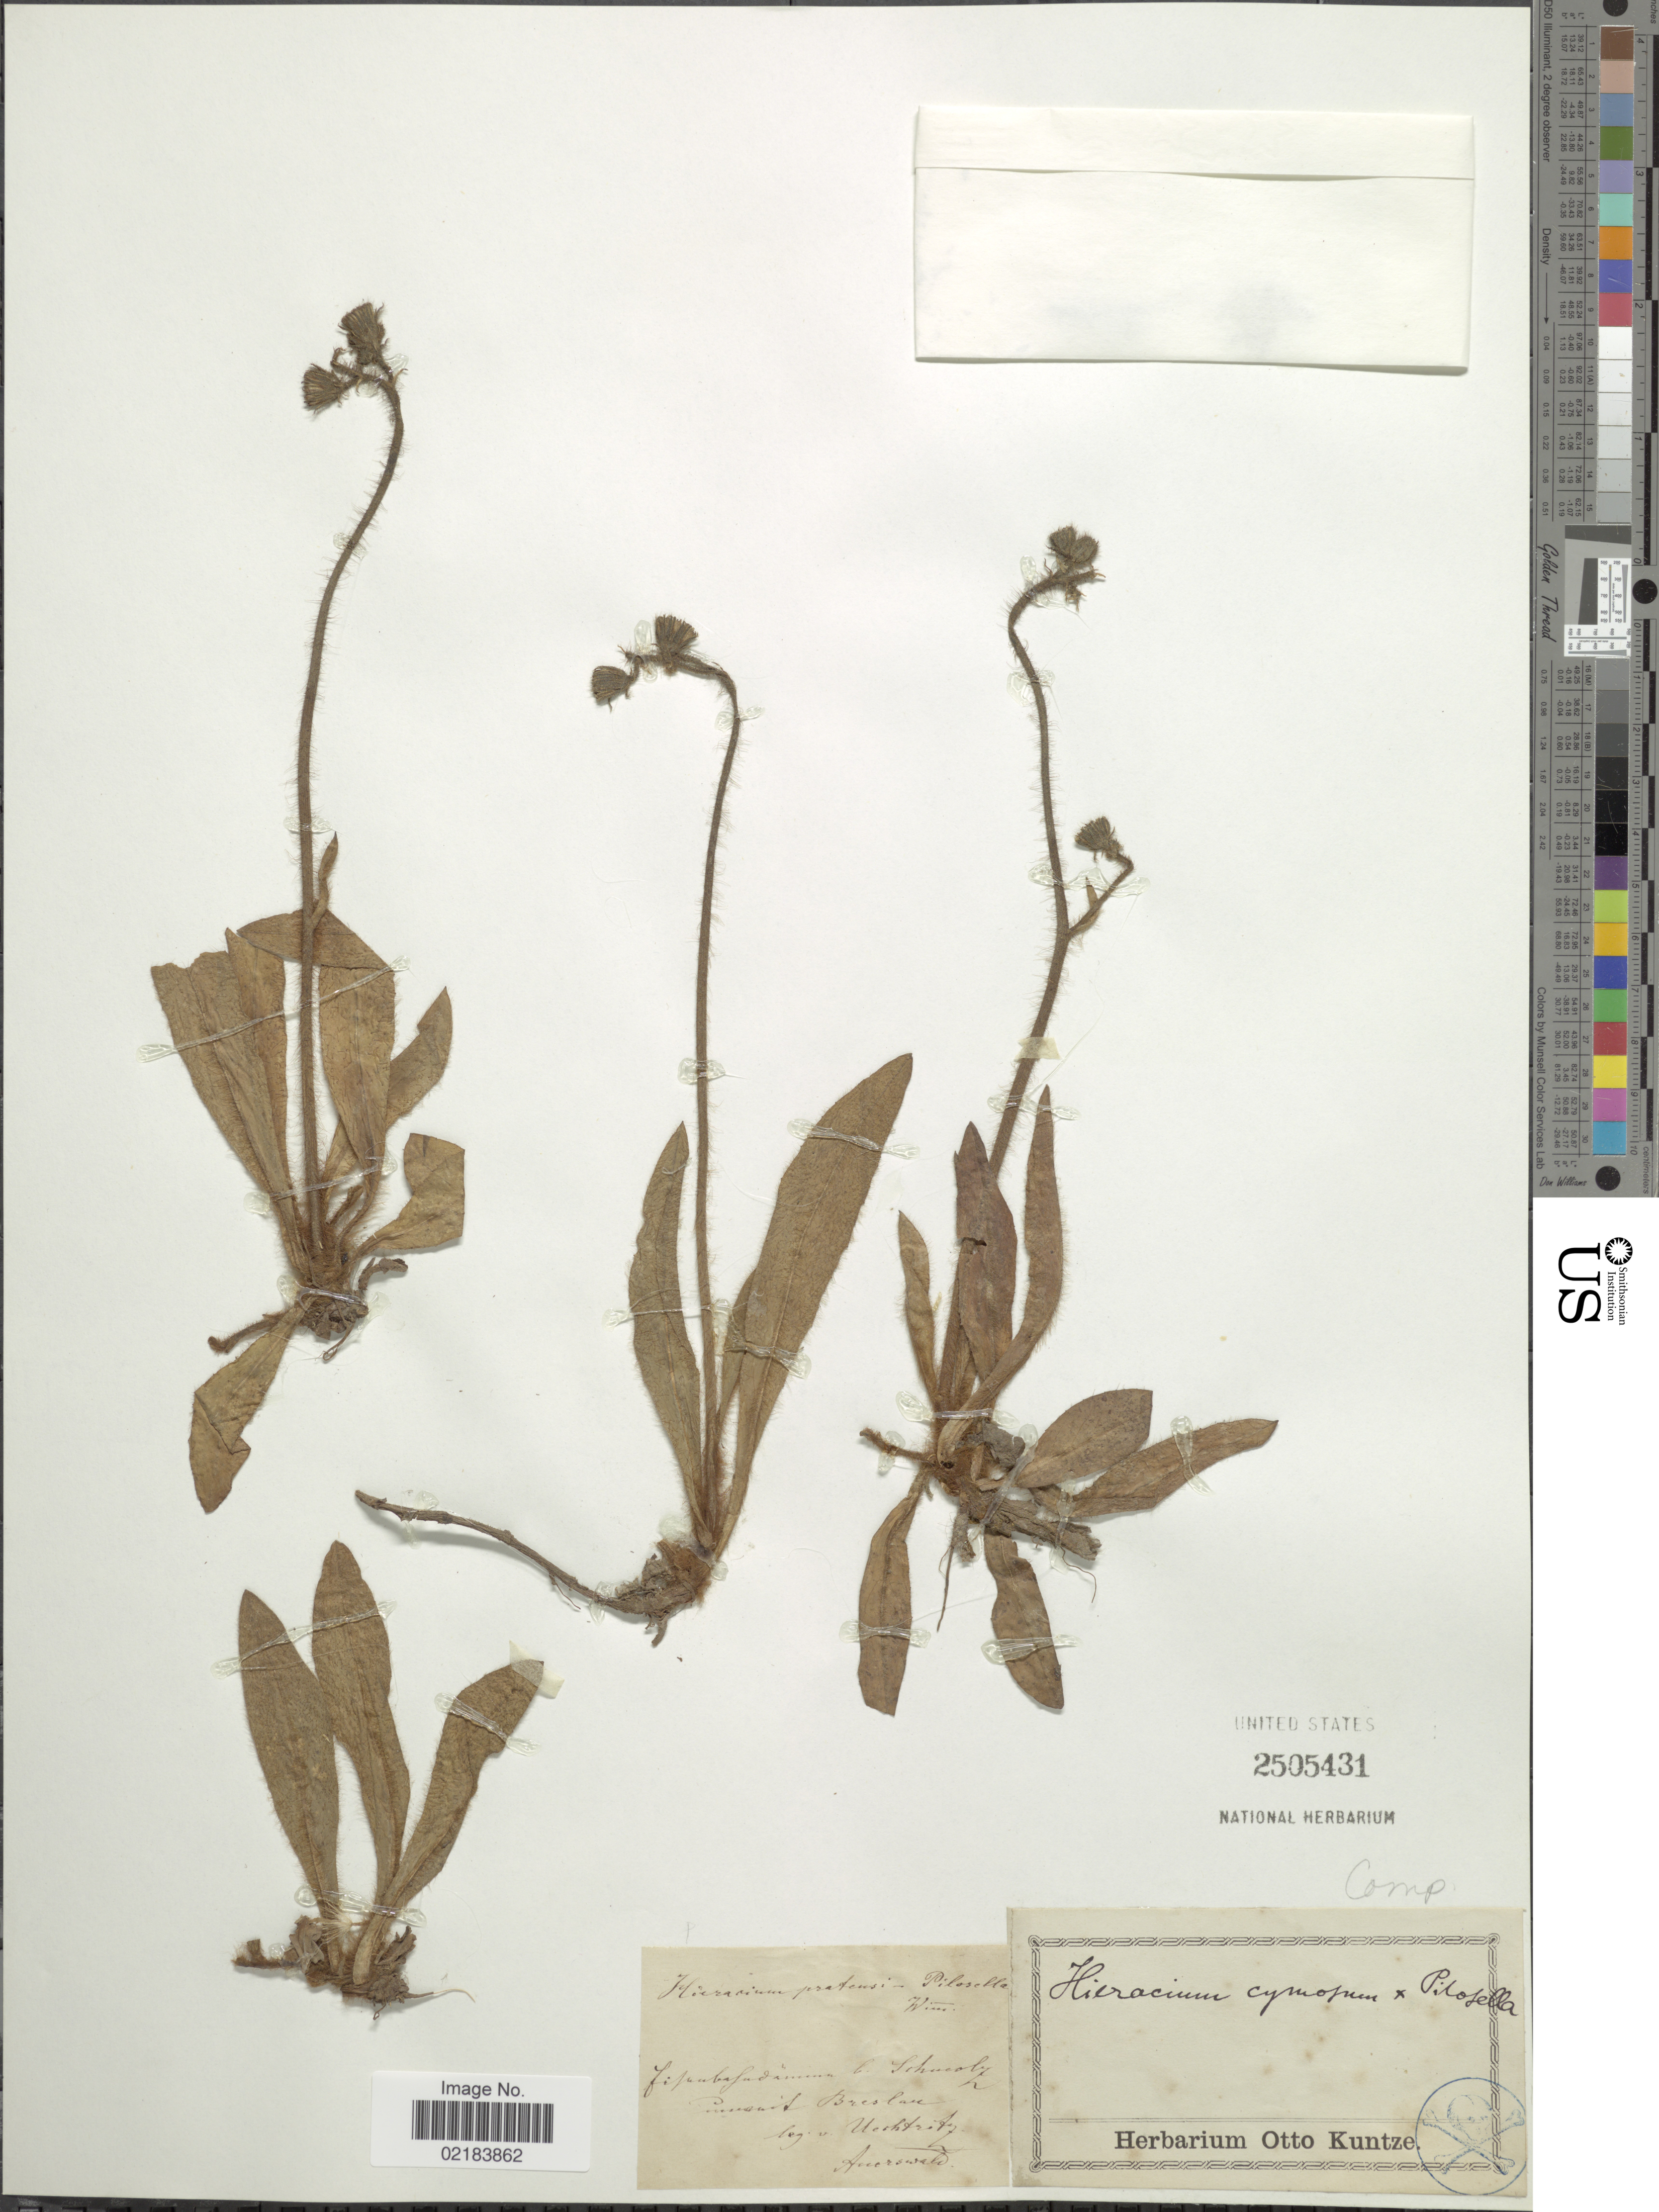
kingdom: Plantae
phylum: Tracheophyta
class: Magnoliopsida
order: Asterales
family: Asteraceae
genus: Pilosella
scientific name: Pilosella caespitosa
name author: (Dumort.) P. D. Sell & C. West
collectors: D'Uechtritz & Auerswald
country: Poland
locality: [illegible text] Breslau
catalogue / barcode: US 2505431